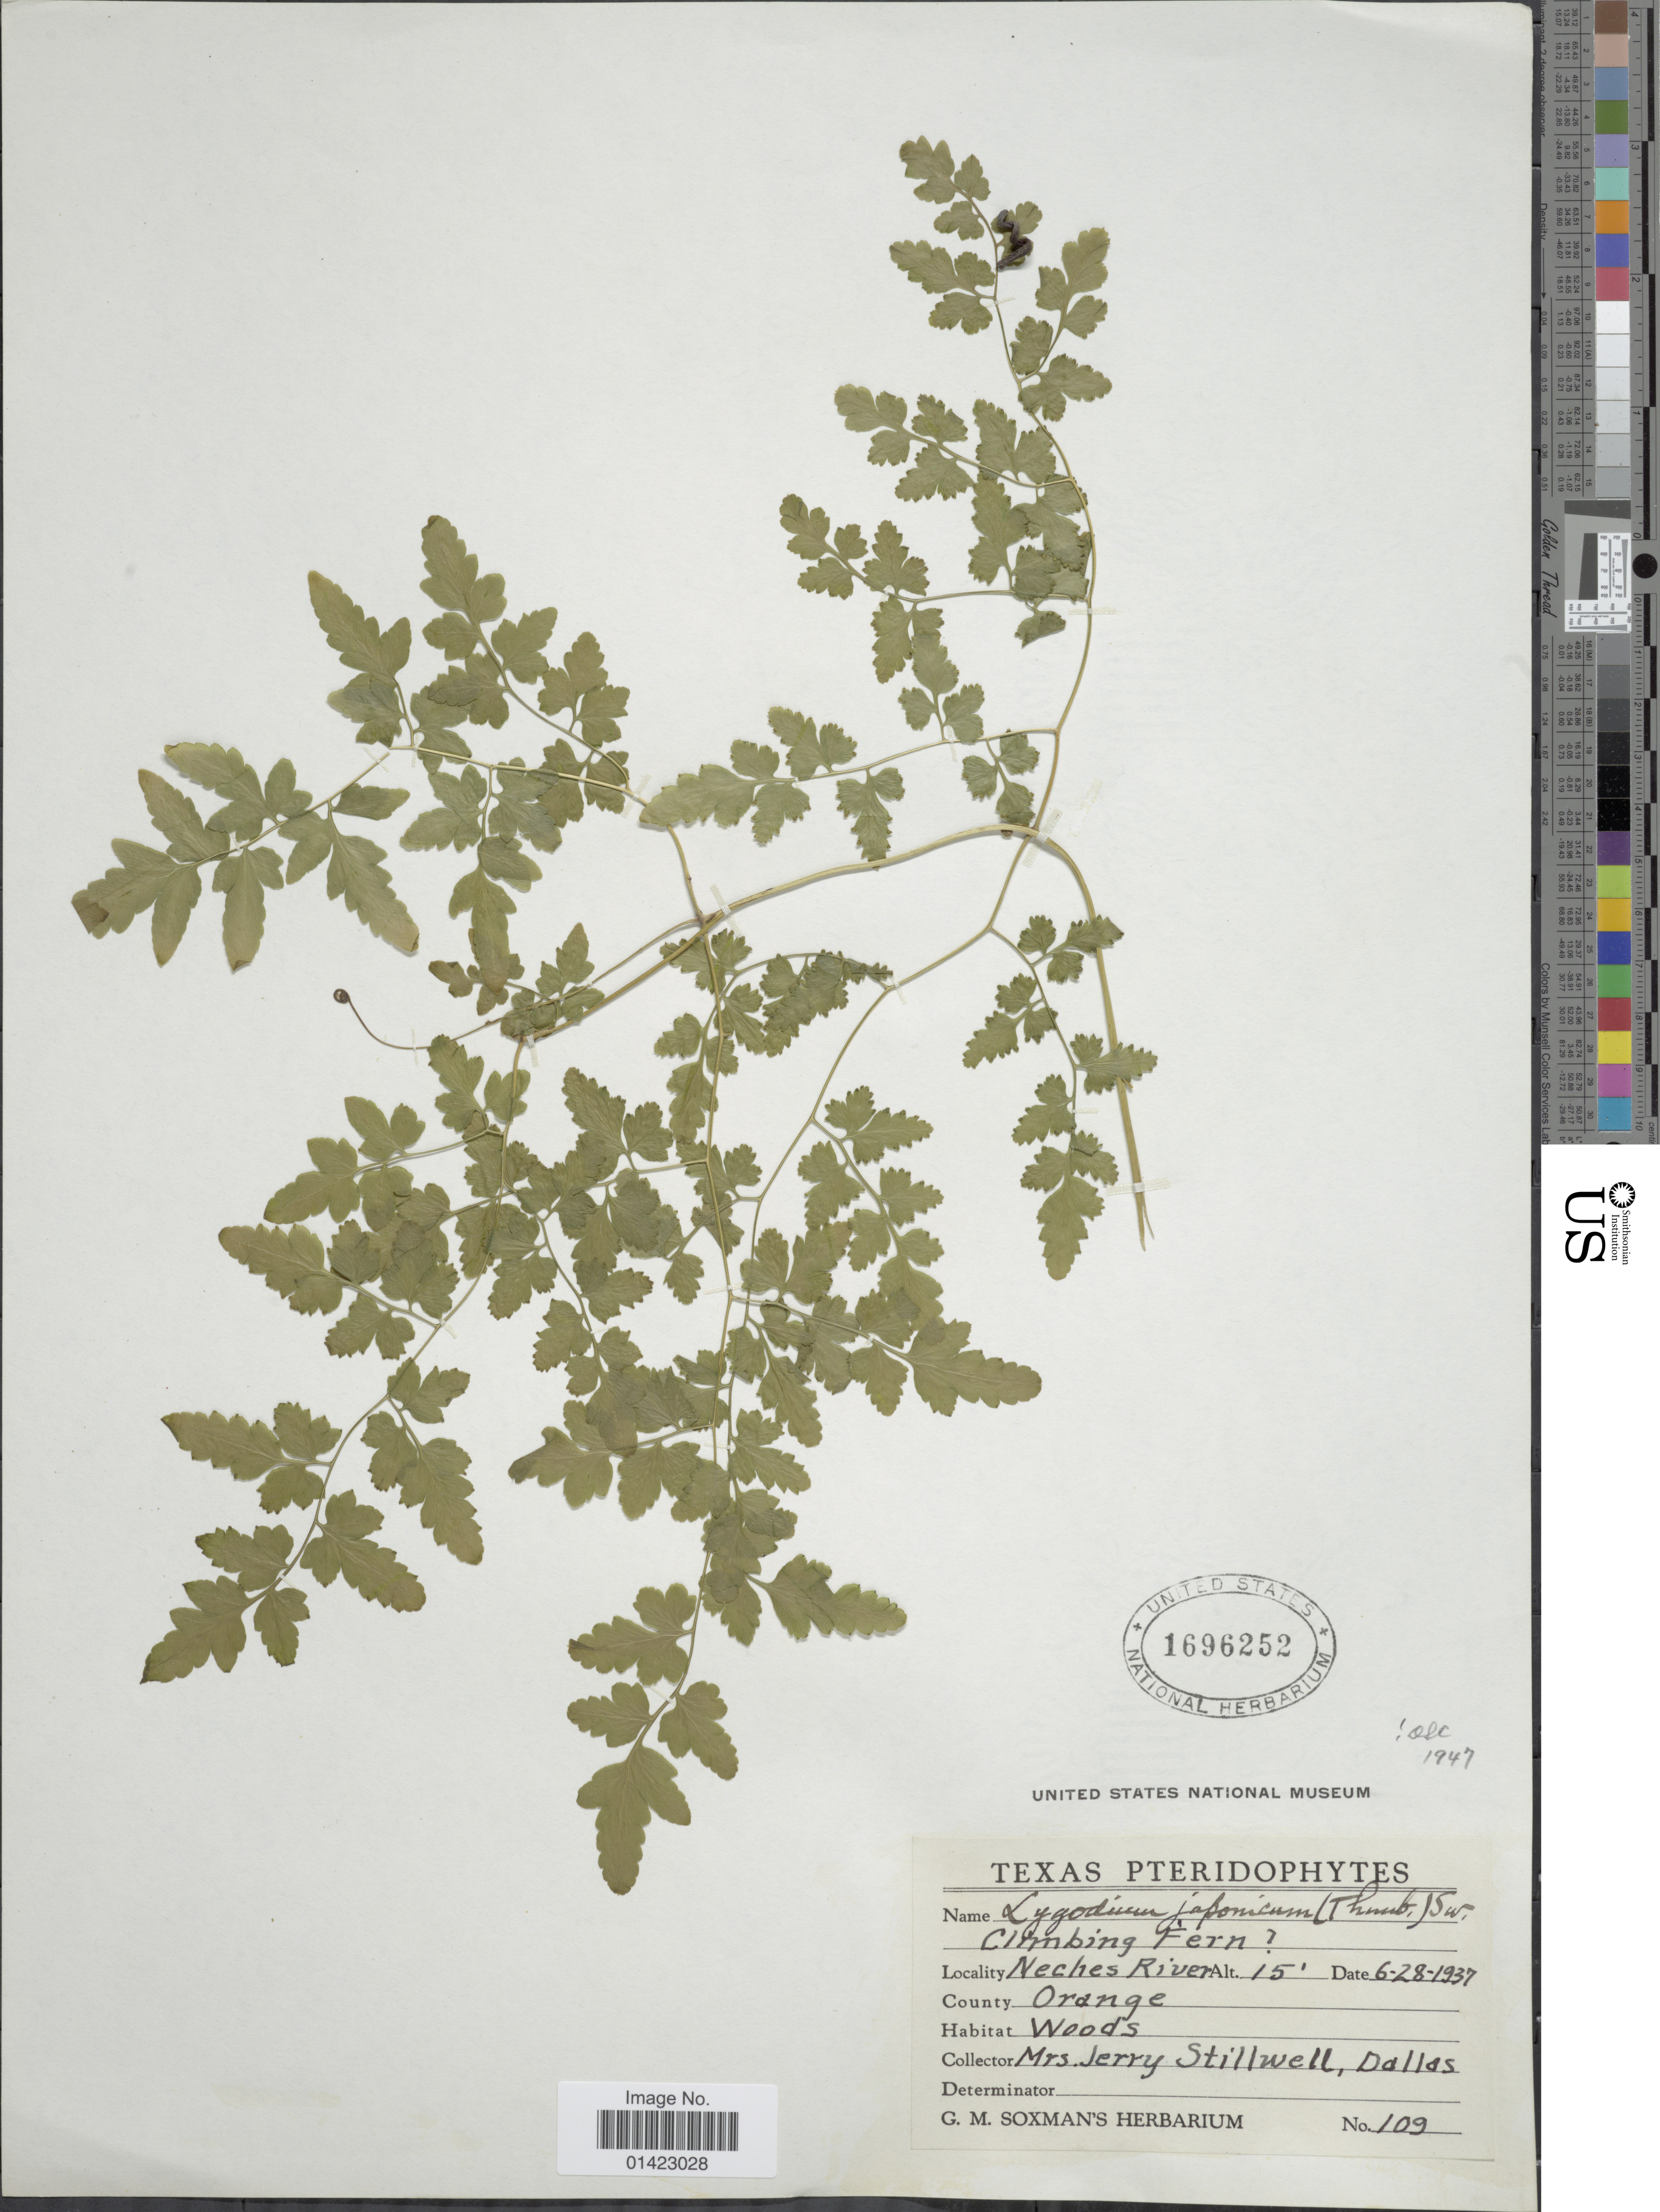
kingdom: Plantae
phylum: Tracheophyta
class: Polypodiopsida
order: Schizaeales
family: Lygodiaceae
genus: Lygodium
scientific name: Lygodium japonicum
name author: (Thunb.) Sw.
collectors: J. Stillwell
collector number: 109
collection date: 1937-06-28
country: United States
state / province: Texas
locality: Neches River, Orange Woods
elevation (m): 5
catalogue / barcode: US 1696252